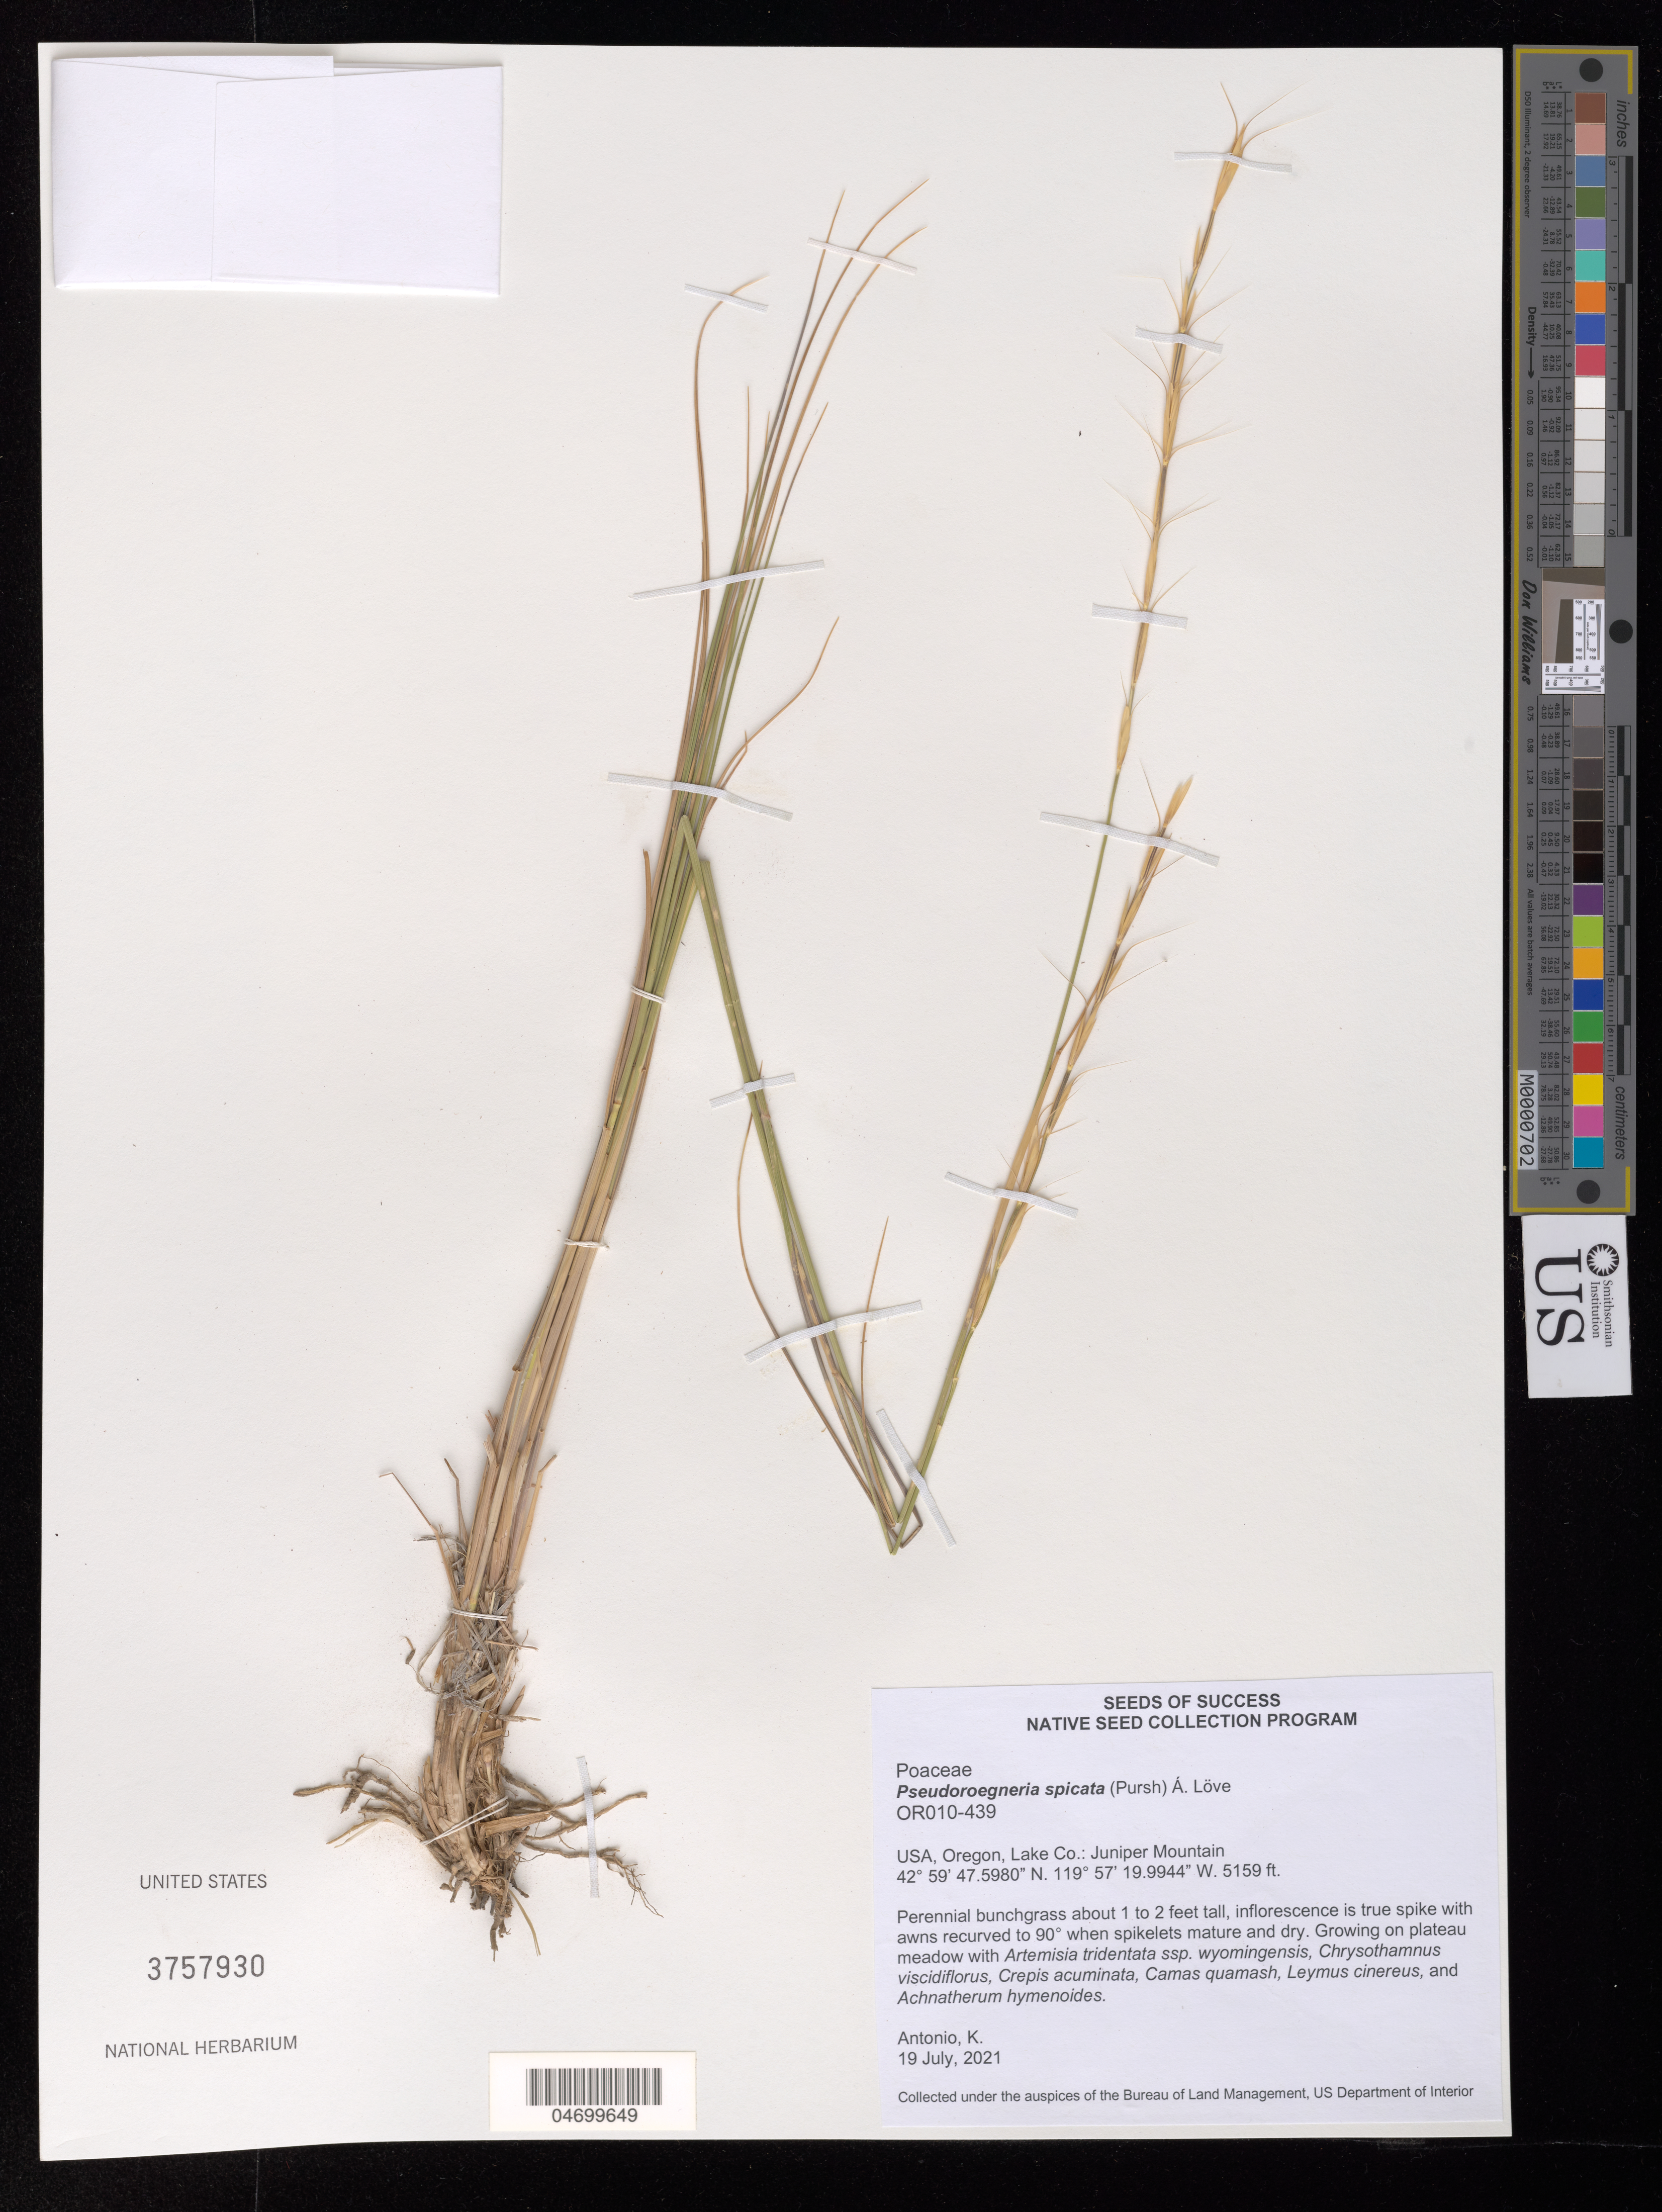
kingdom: Plantae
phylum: Tracheophyta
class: Liliopsida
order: Poales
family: Poaceae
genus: Pseudoroegneria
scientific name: Pseudoroegneria spicata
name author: (Pursh) Á. Löve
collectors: K. Antonio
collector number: OR010-439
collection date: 2021-07-19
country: United States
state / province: Oregon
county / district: Lake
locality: Juniper Mountain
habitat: Plateau meadow with Artemisia tridentata, Crepis acuminata, Camas quamash, etc.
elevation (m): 1572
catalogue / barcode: US 3757930